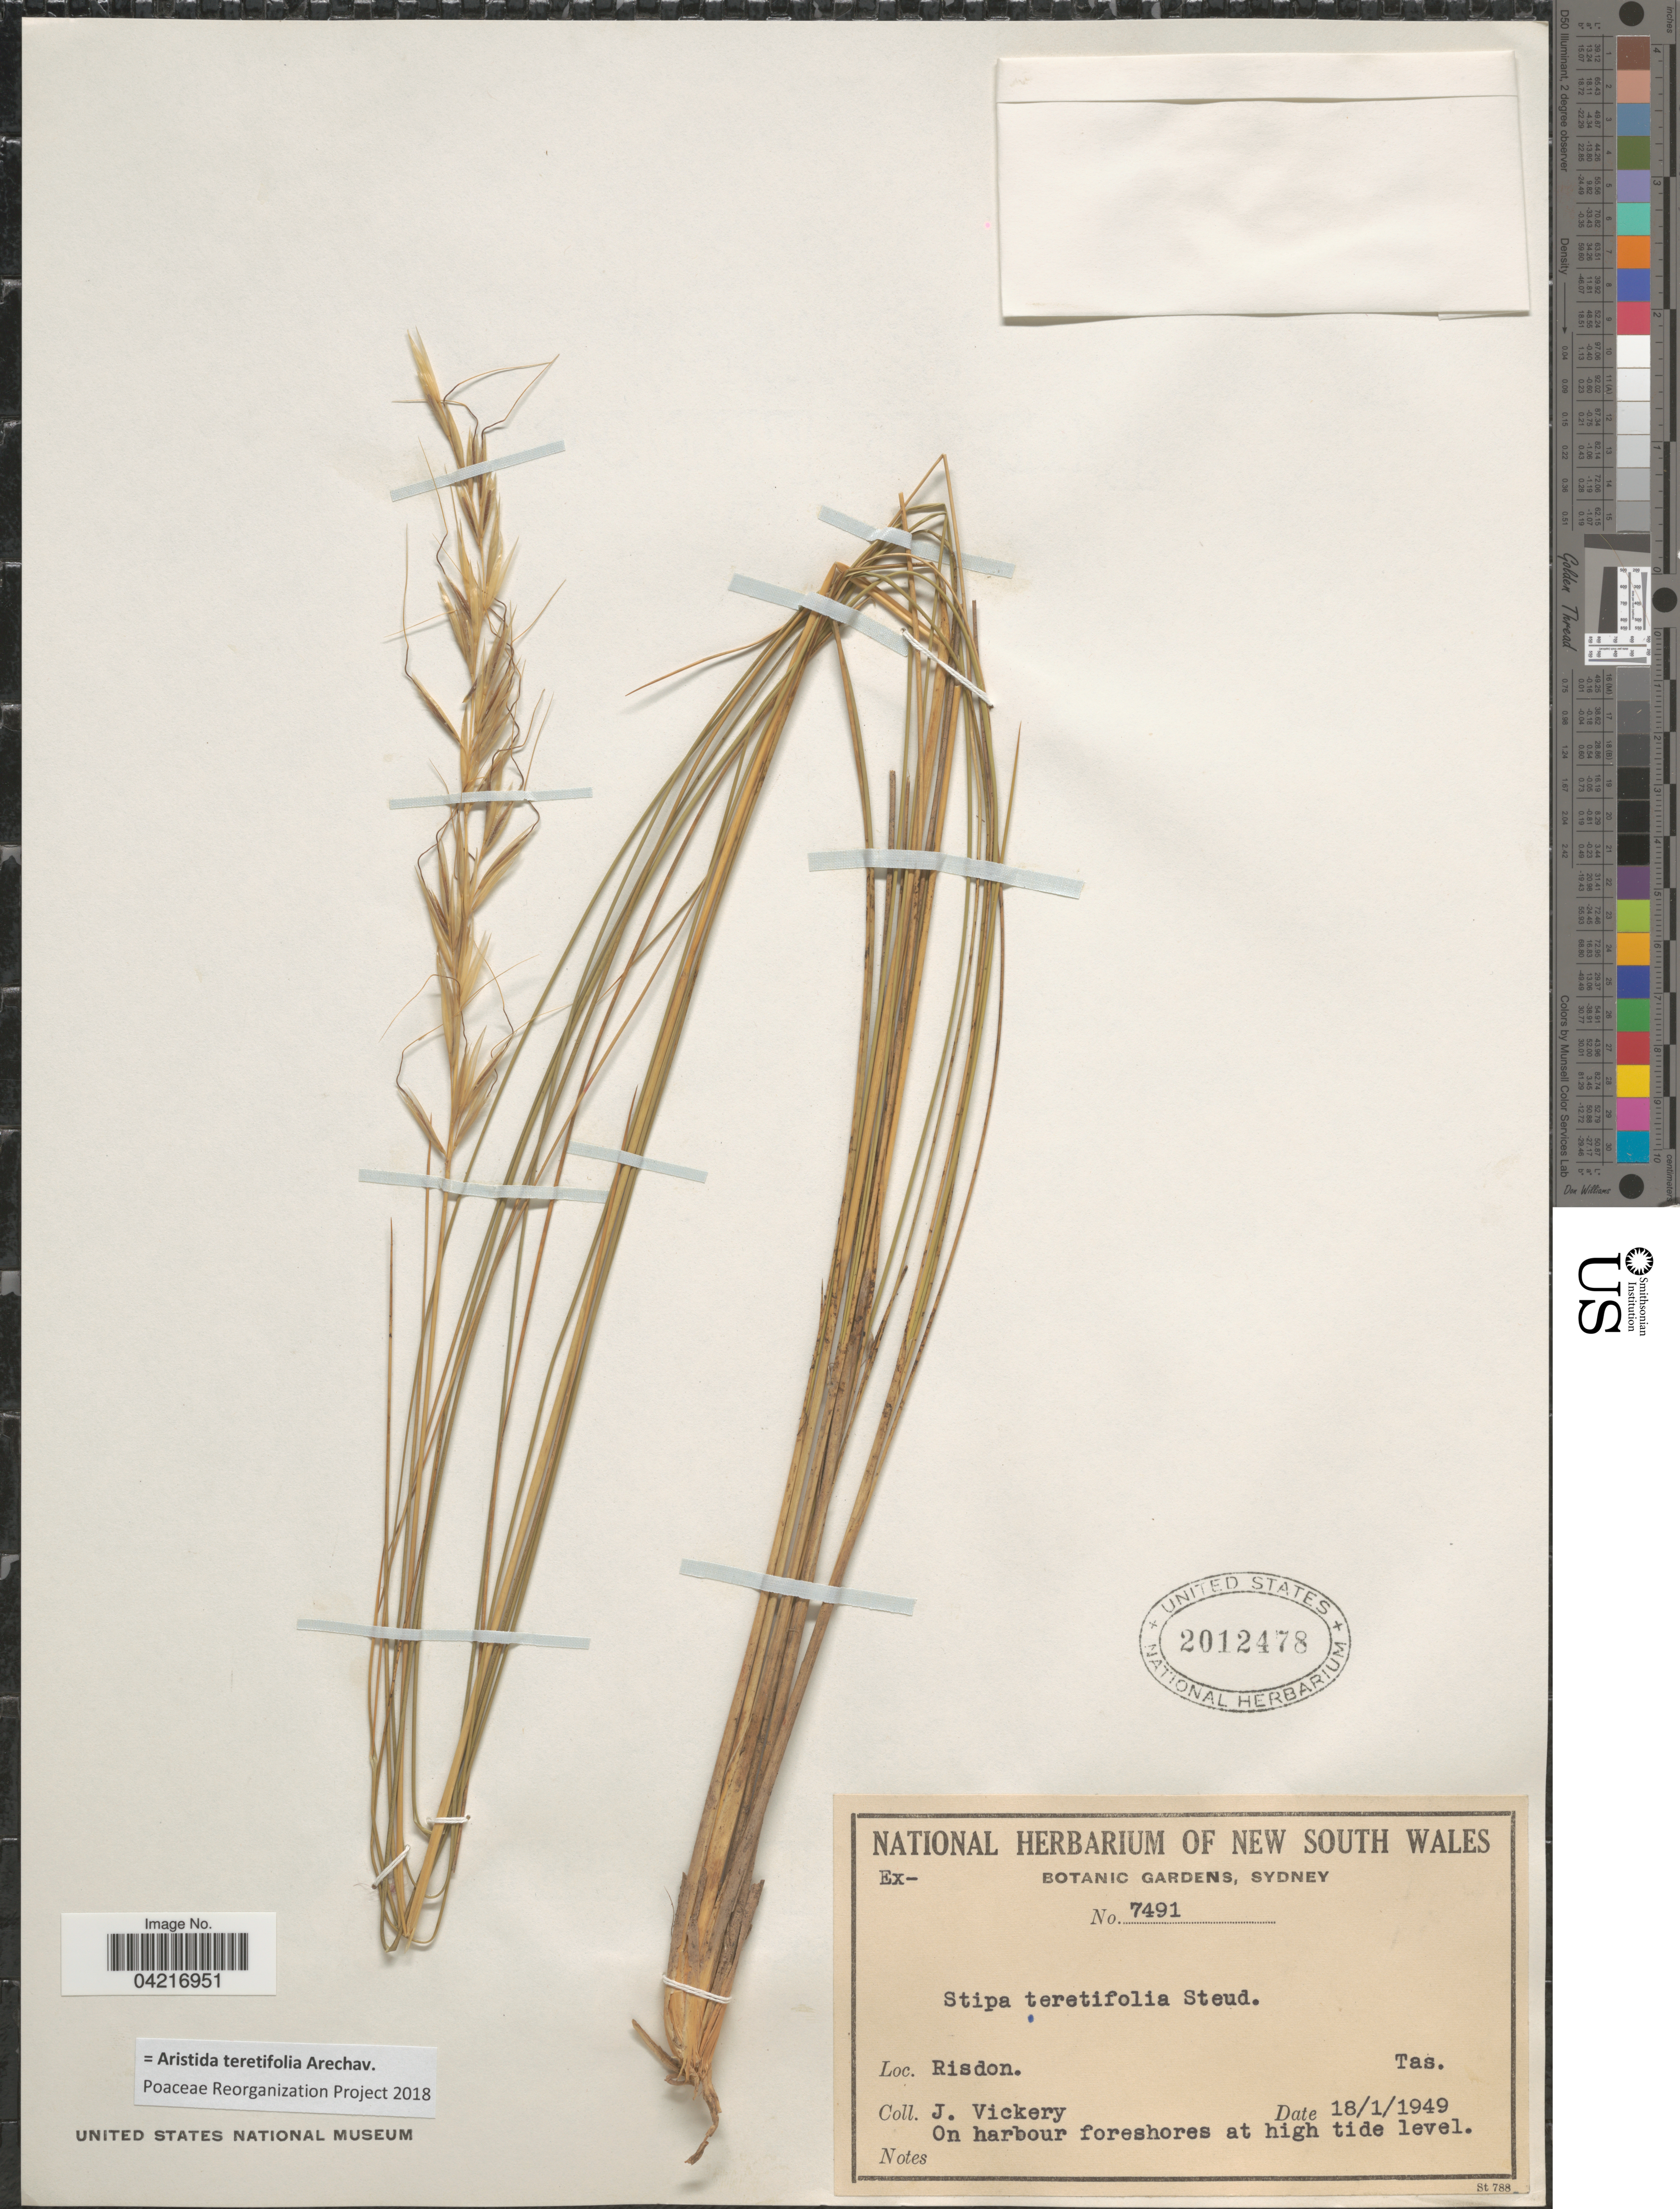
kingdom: Plantae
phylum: Tracheophyta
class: Liliopsida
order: Poales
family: Poaceae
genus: Aristida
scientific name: Aristida teretifolia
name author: Arechav.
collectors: J. Vickery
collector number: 7491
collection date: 1949-01-18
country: Australia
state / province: Tasmania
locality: Risdon.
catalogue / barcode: US 2012478